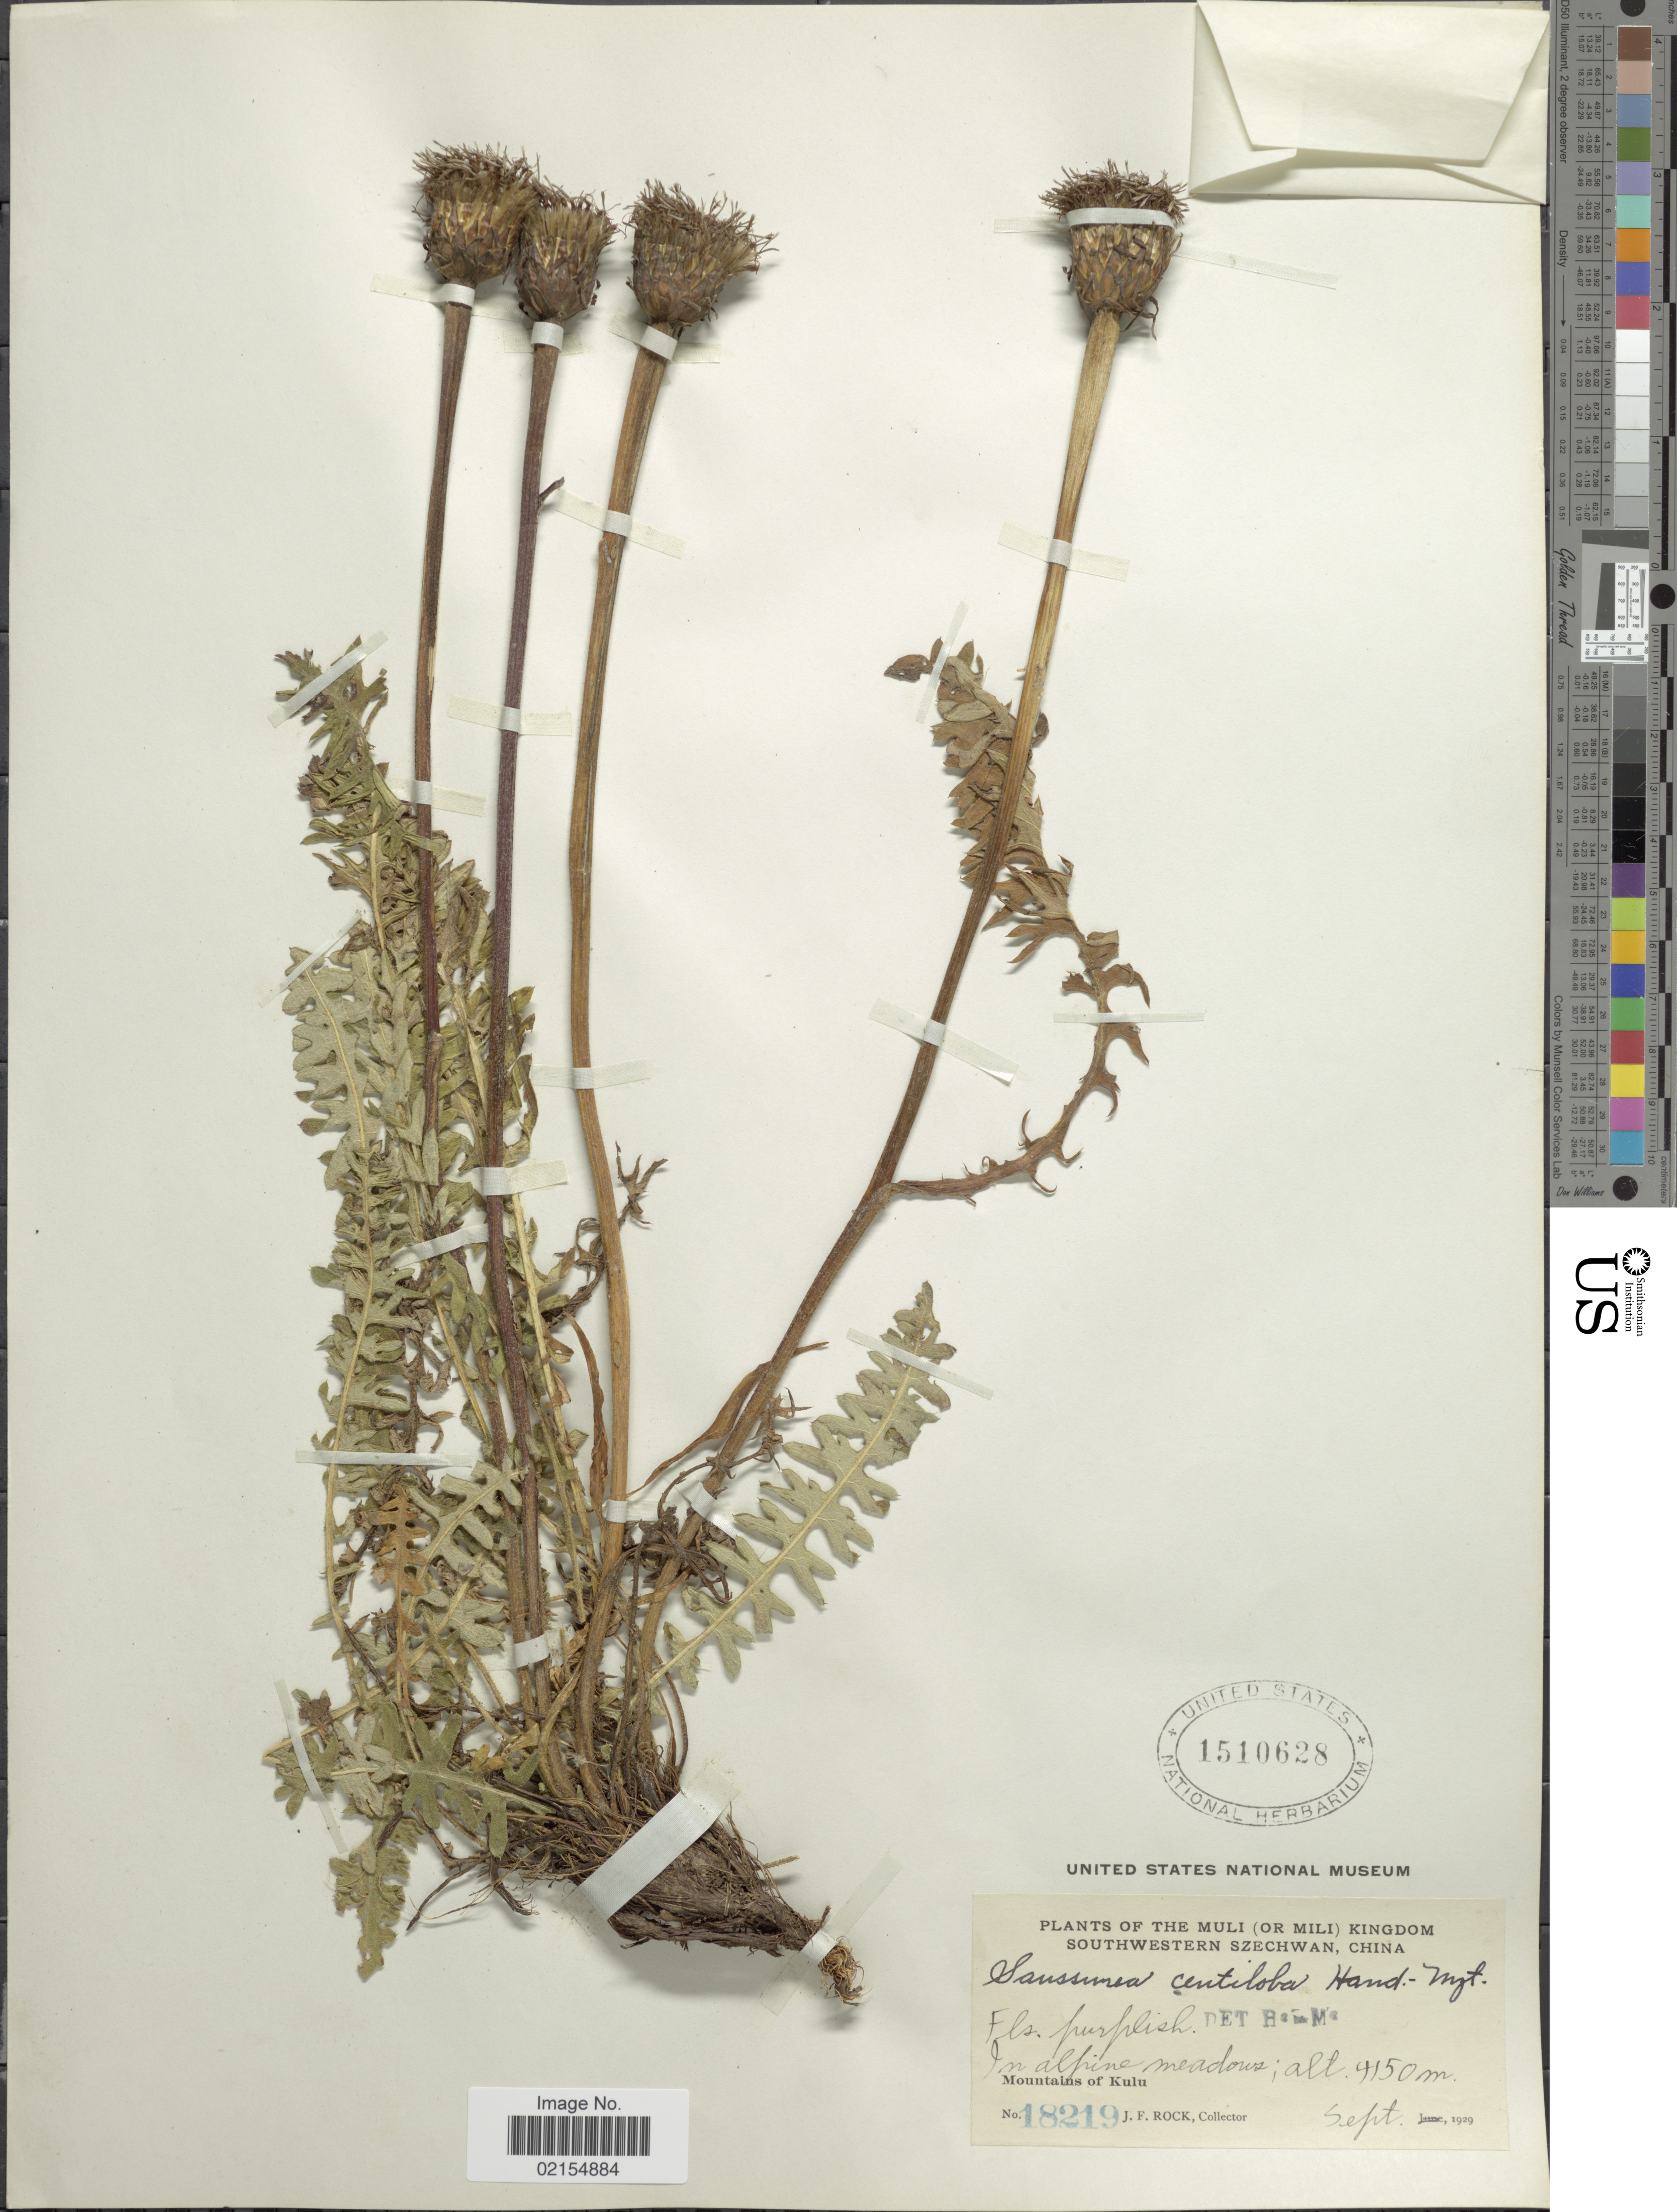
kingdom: Plantae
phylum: Tracheophyta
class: Magnoliopsida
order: Asterales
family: Asteraceae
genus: Saussurea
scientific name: Saussurea centiloba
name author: Hand.-Mazz.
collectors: J. Rock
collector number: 18219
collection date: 1929-09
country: China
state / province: Sichuan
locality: The Muli (Or Mili) Kingdom, Southwestern Szechuan, China, In alpine meadows, Mountains of Kulu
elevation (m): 4150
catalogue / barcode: US 1510628